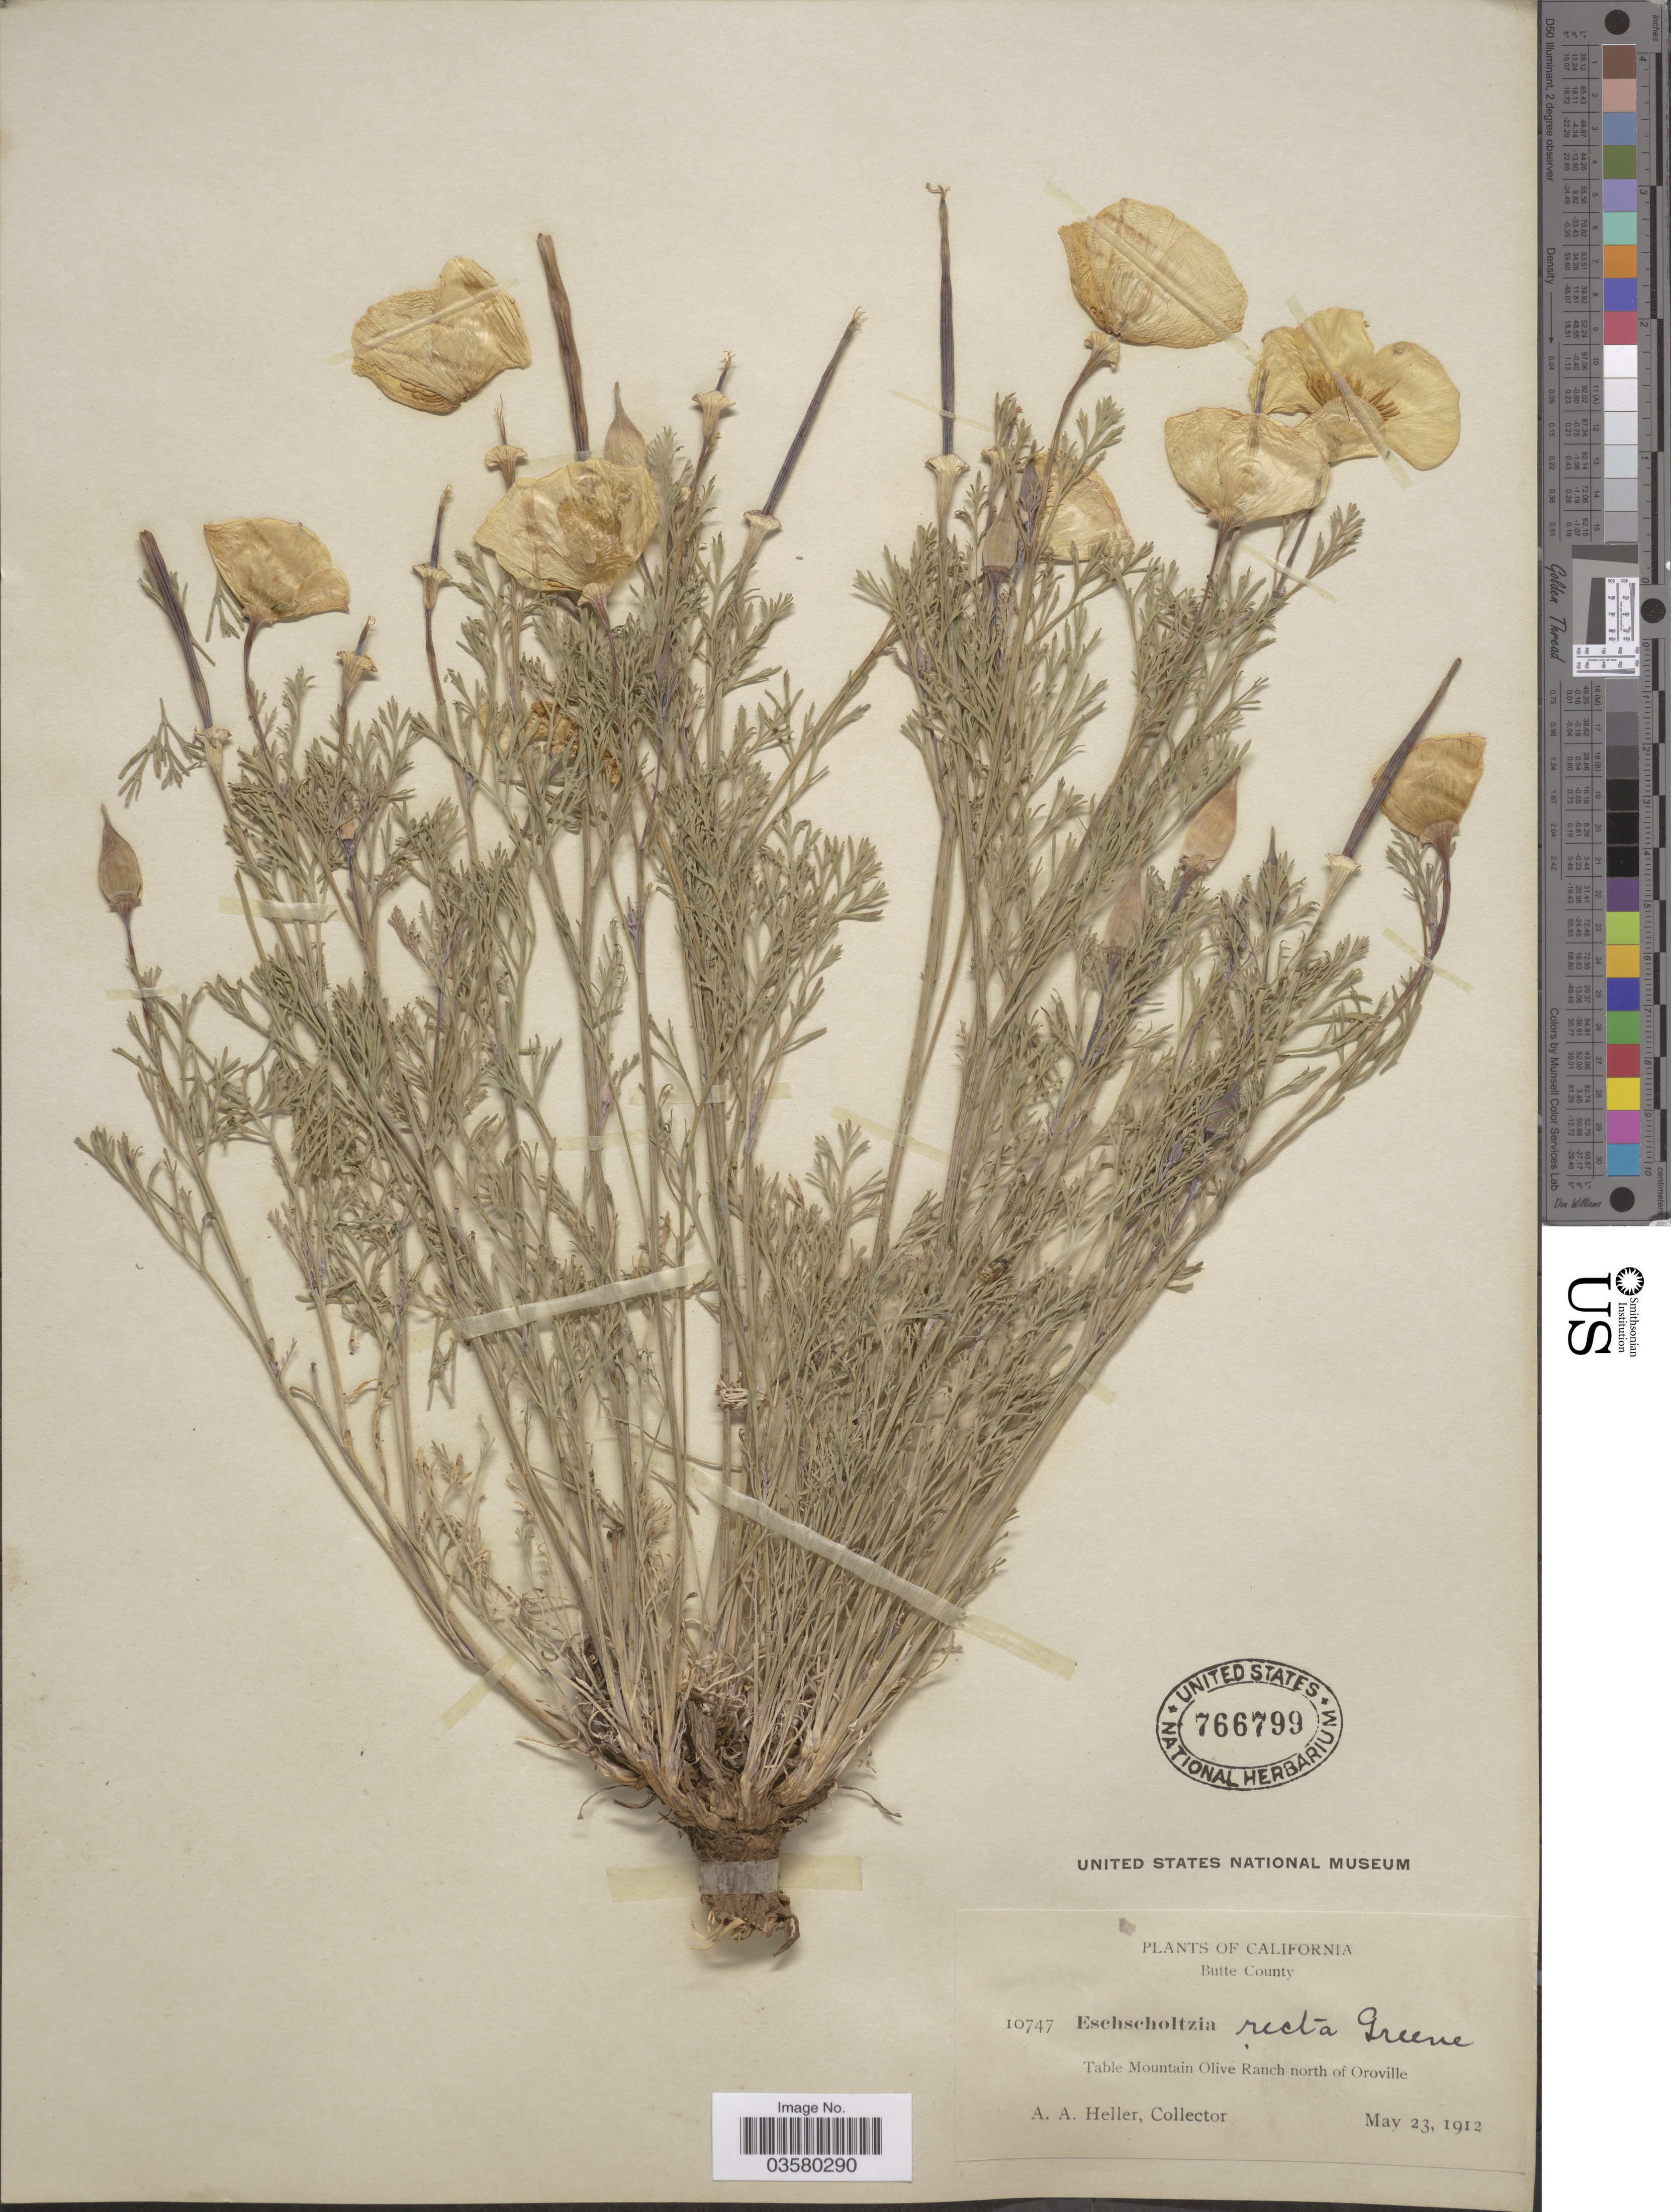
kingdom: Plantae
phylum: Tracheophyta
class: Magnoliopsida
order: Ranunculales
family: Papaveraceae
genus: Eschscholzia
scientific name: Eschscholzia californica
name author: Cham.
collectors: A. A. Heller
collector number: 10747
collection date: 1912-05-23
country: United States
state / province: California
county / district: Butte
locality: Butte County. Table Mountain Olive Ranch north of Oroville.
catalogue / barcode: US 766799